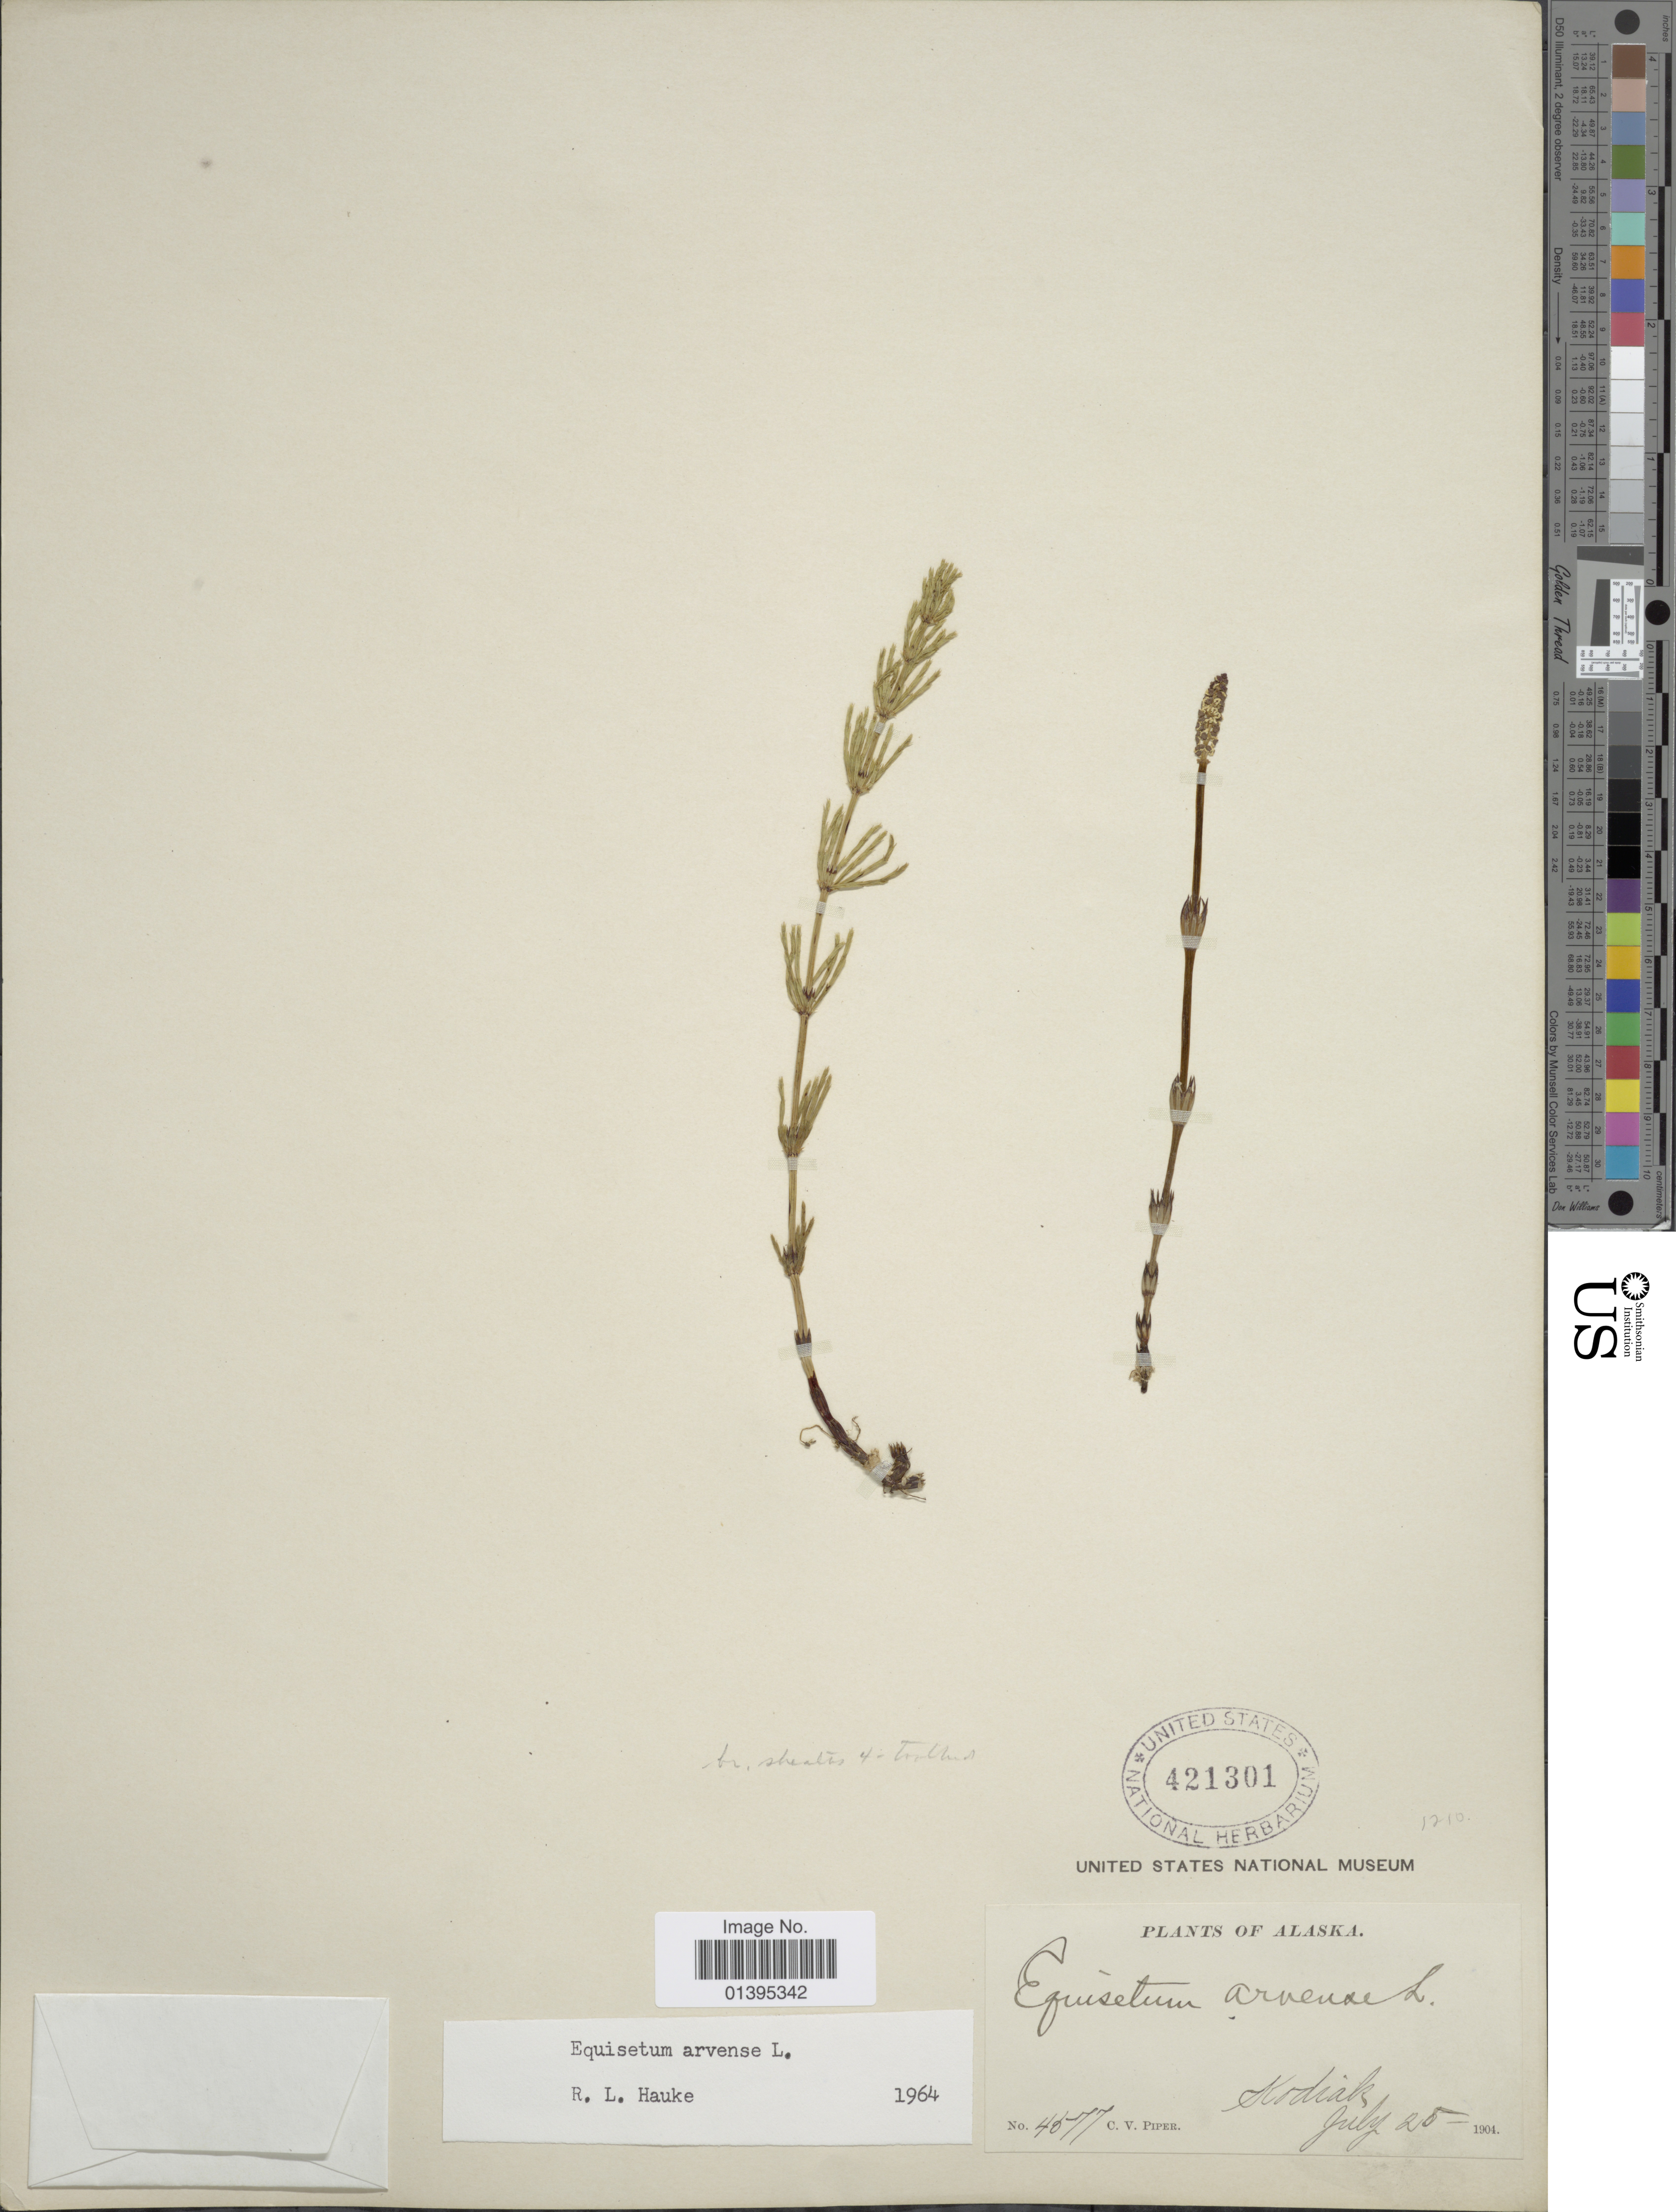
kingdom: Plantae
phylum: Tracheophyta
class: Polypodiopsida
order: Equisetales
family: Equisetaceae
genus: Equisetum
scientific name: Equisetum arvense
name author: L.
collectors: C. V. Piper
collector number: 4077*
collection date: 1904-07-25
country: United States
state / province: Alaska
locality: Kodiak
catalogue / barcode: US 421301